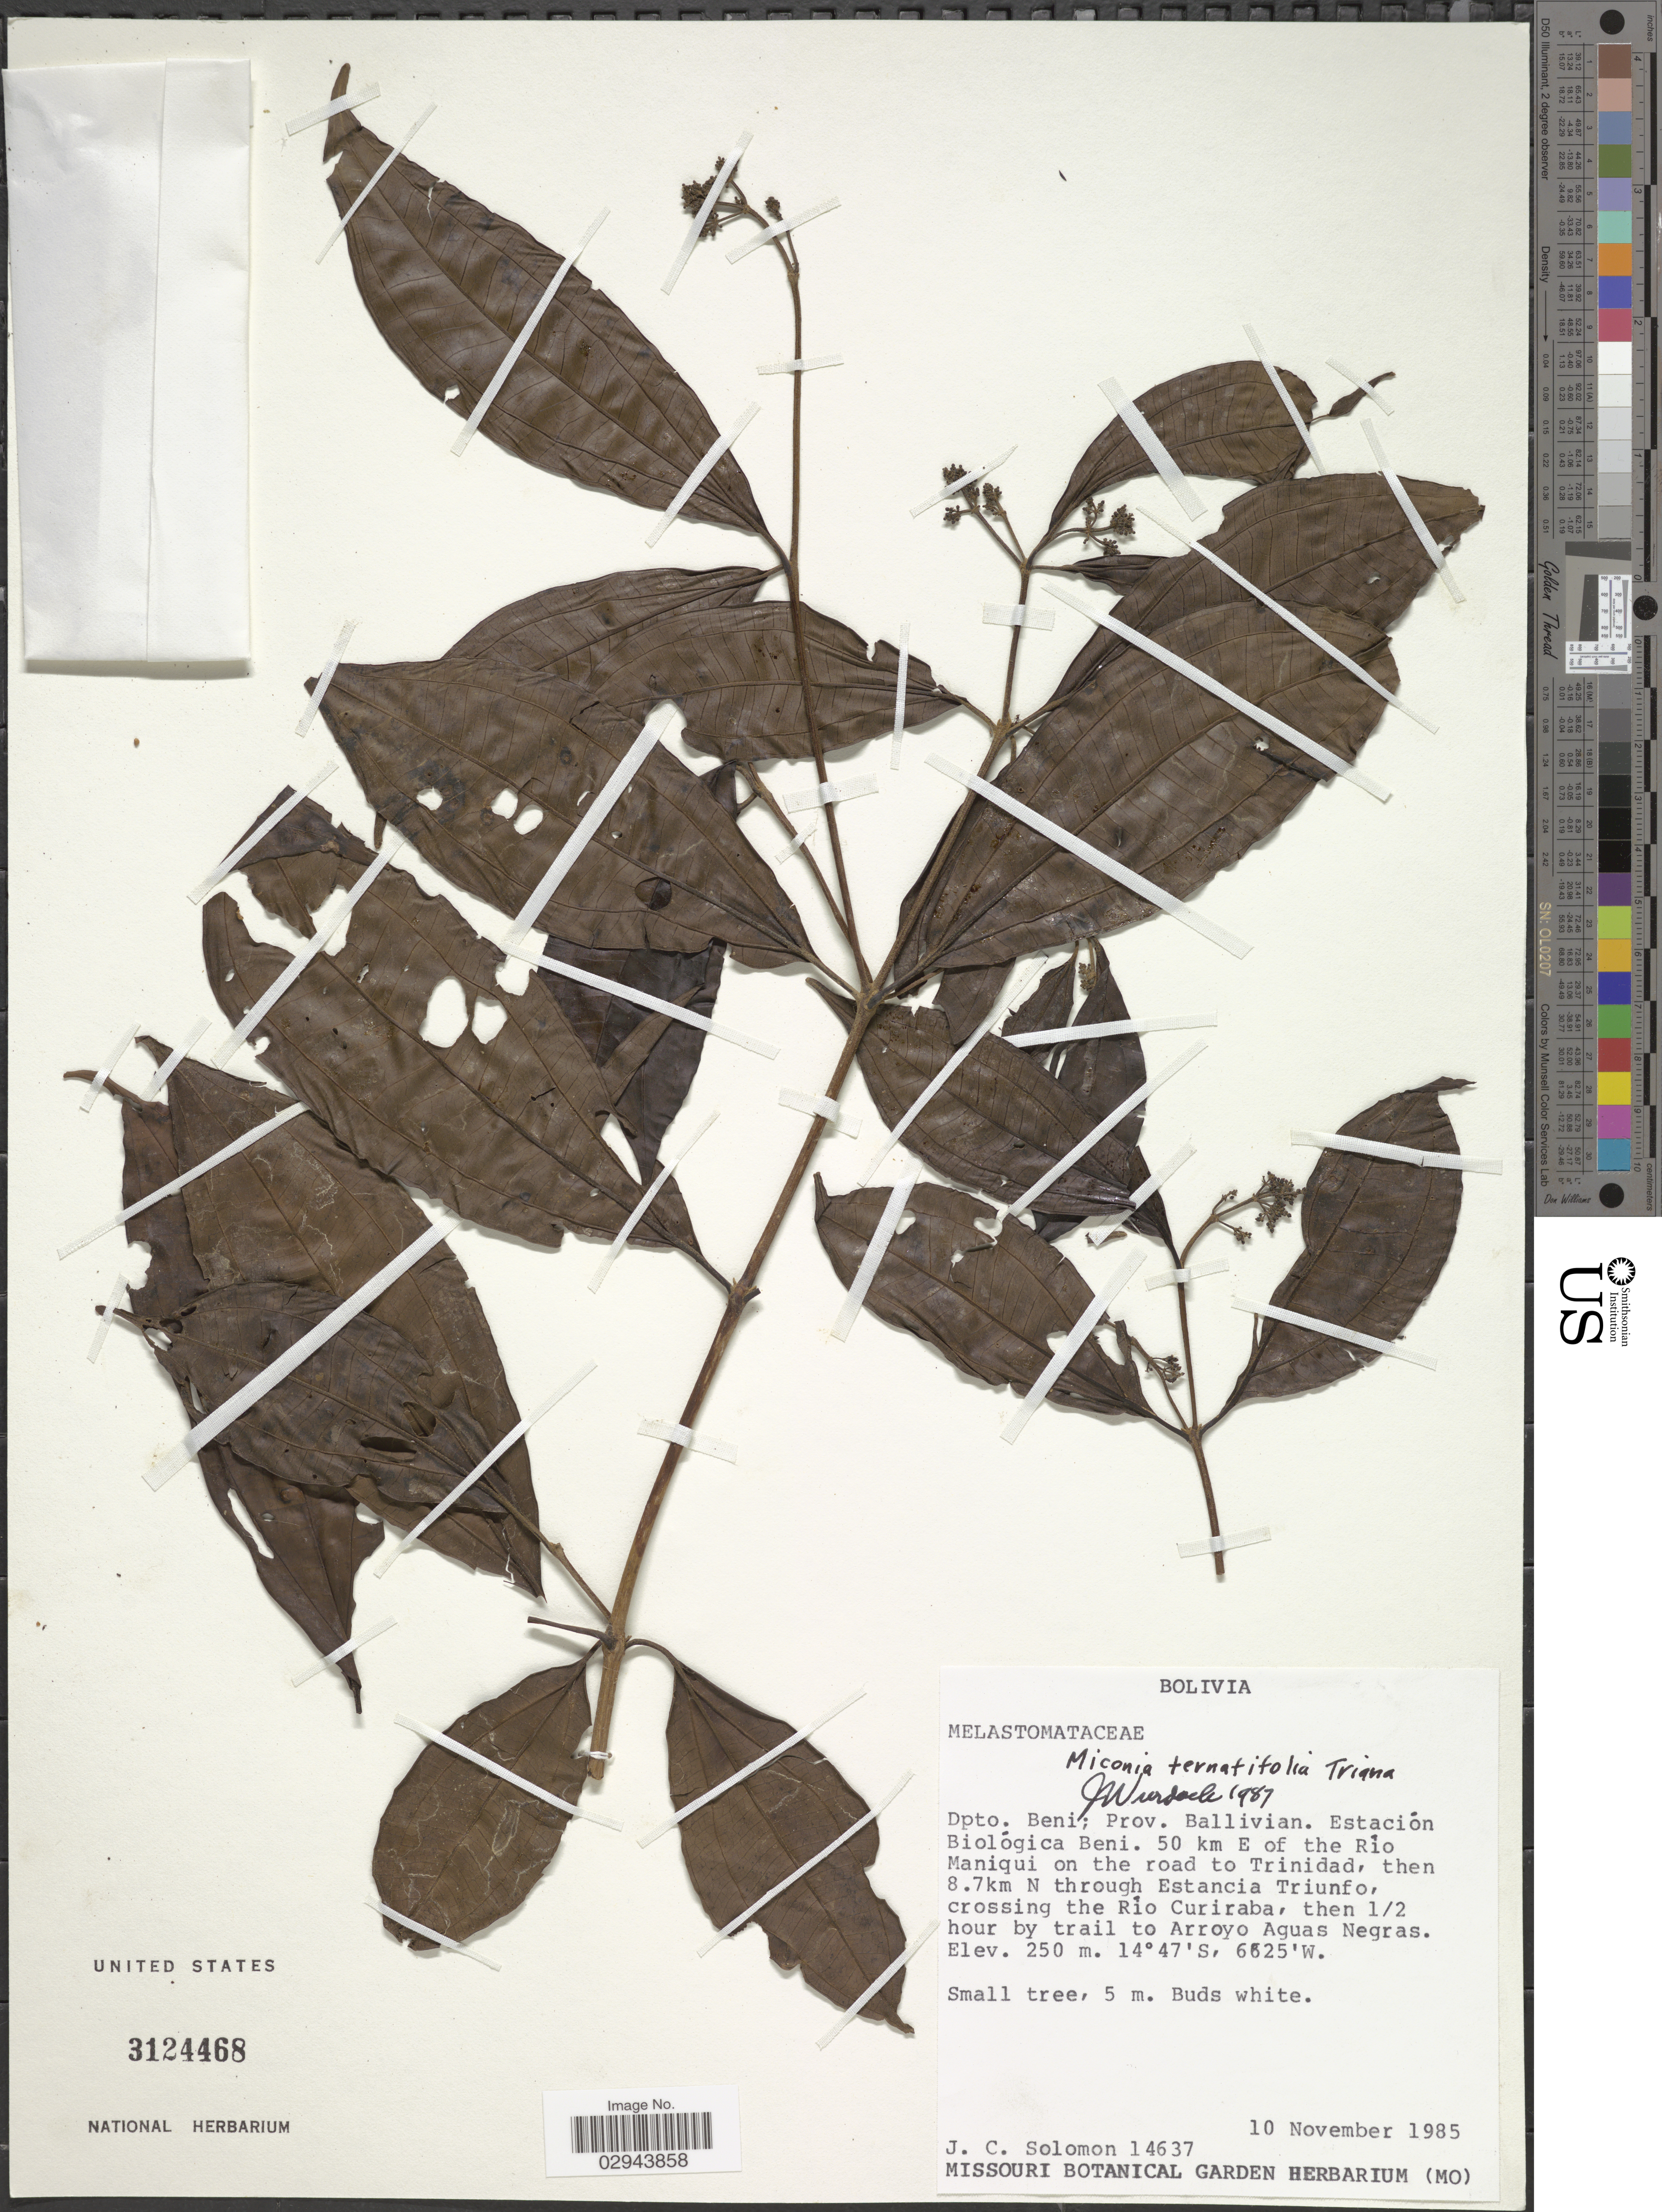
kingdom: Plantae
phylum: Tracheophyta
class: Magnoliopsida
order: Myrtales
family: Melastomataceae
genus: Miconia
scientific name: Miconia ternatifolia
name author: Triana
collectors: J. C. Solomon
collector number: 14637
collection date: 1985-11-10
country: Bolivia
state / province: Beni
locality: Dpto. Beni; Prov. Ballivian. Estación Biológica Beni. 50 km E of the Río Maniqui on the road to Trinidad, then 8.7km N through Estancia Triunfo, crossing the Río Curiraba, then ½ hour by trail to Arroyo Aguas Negras.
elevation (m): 250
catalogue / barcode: US 3124468